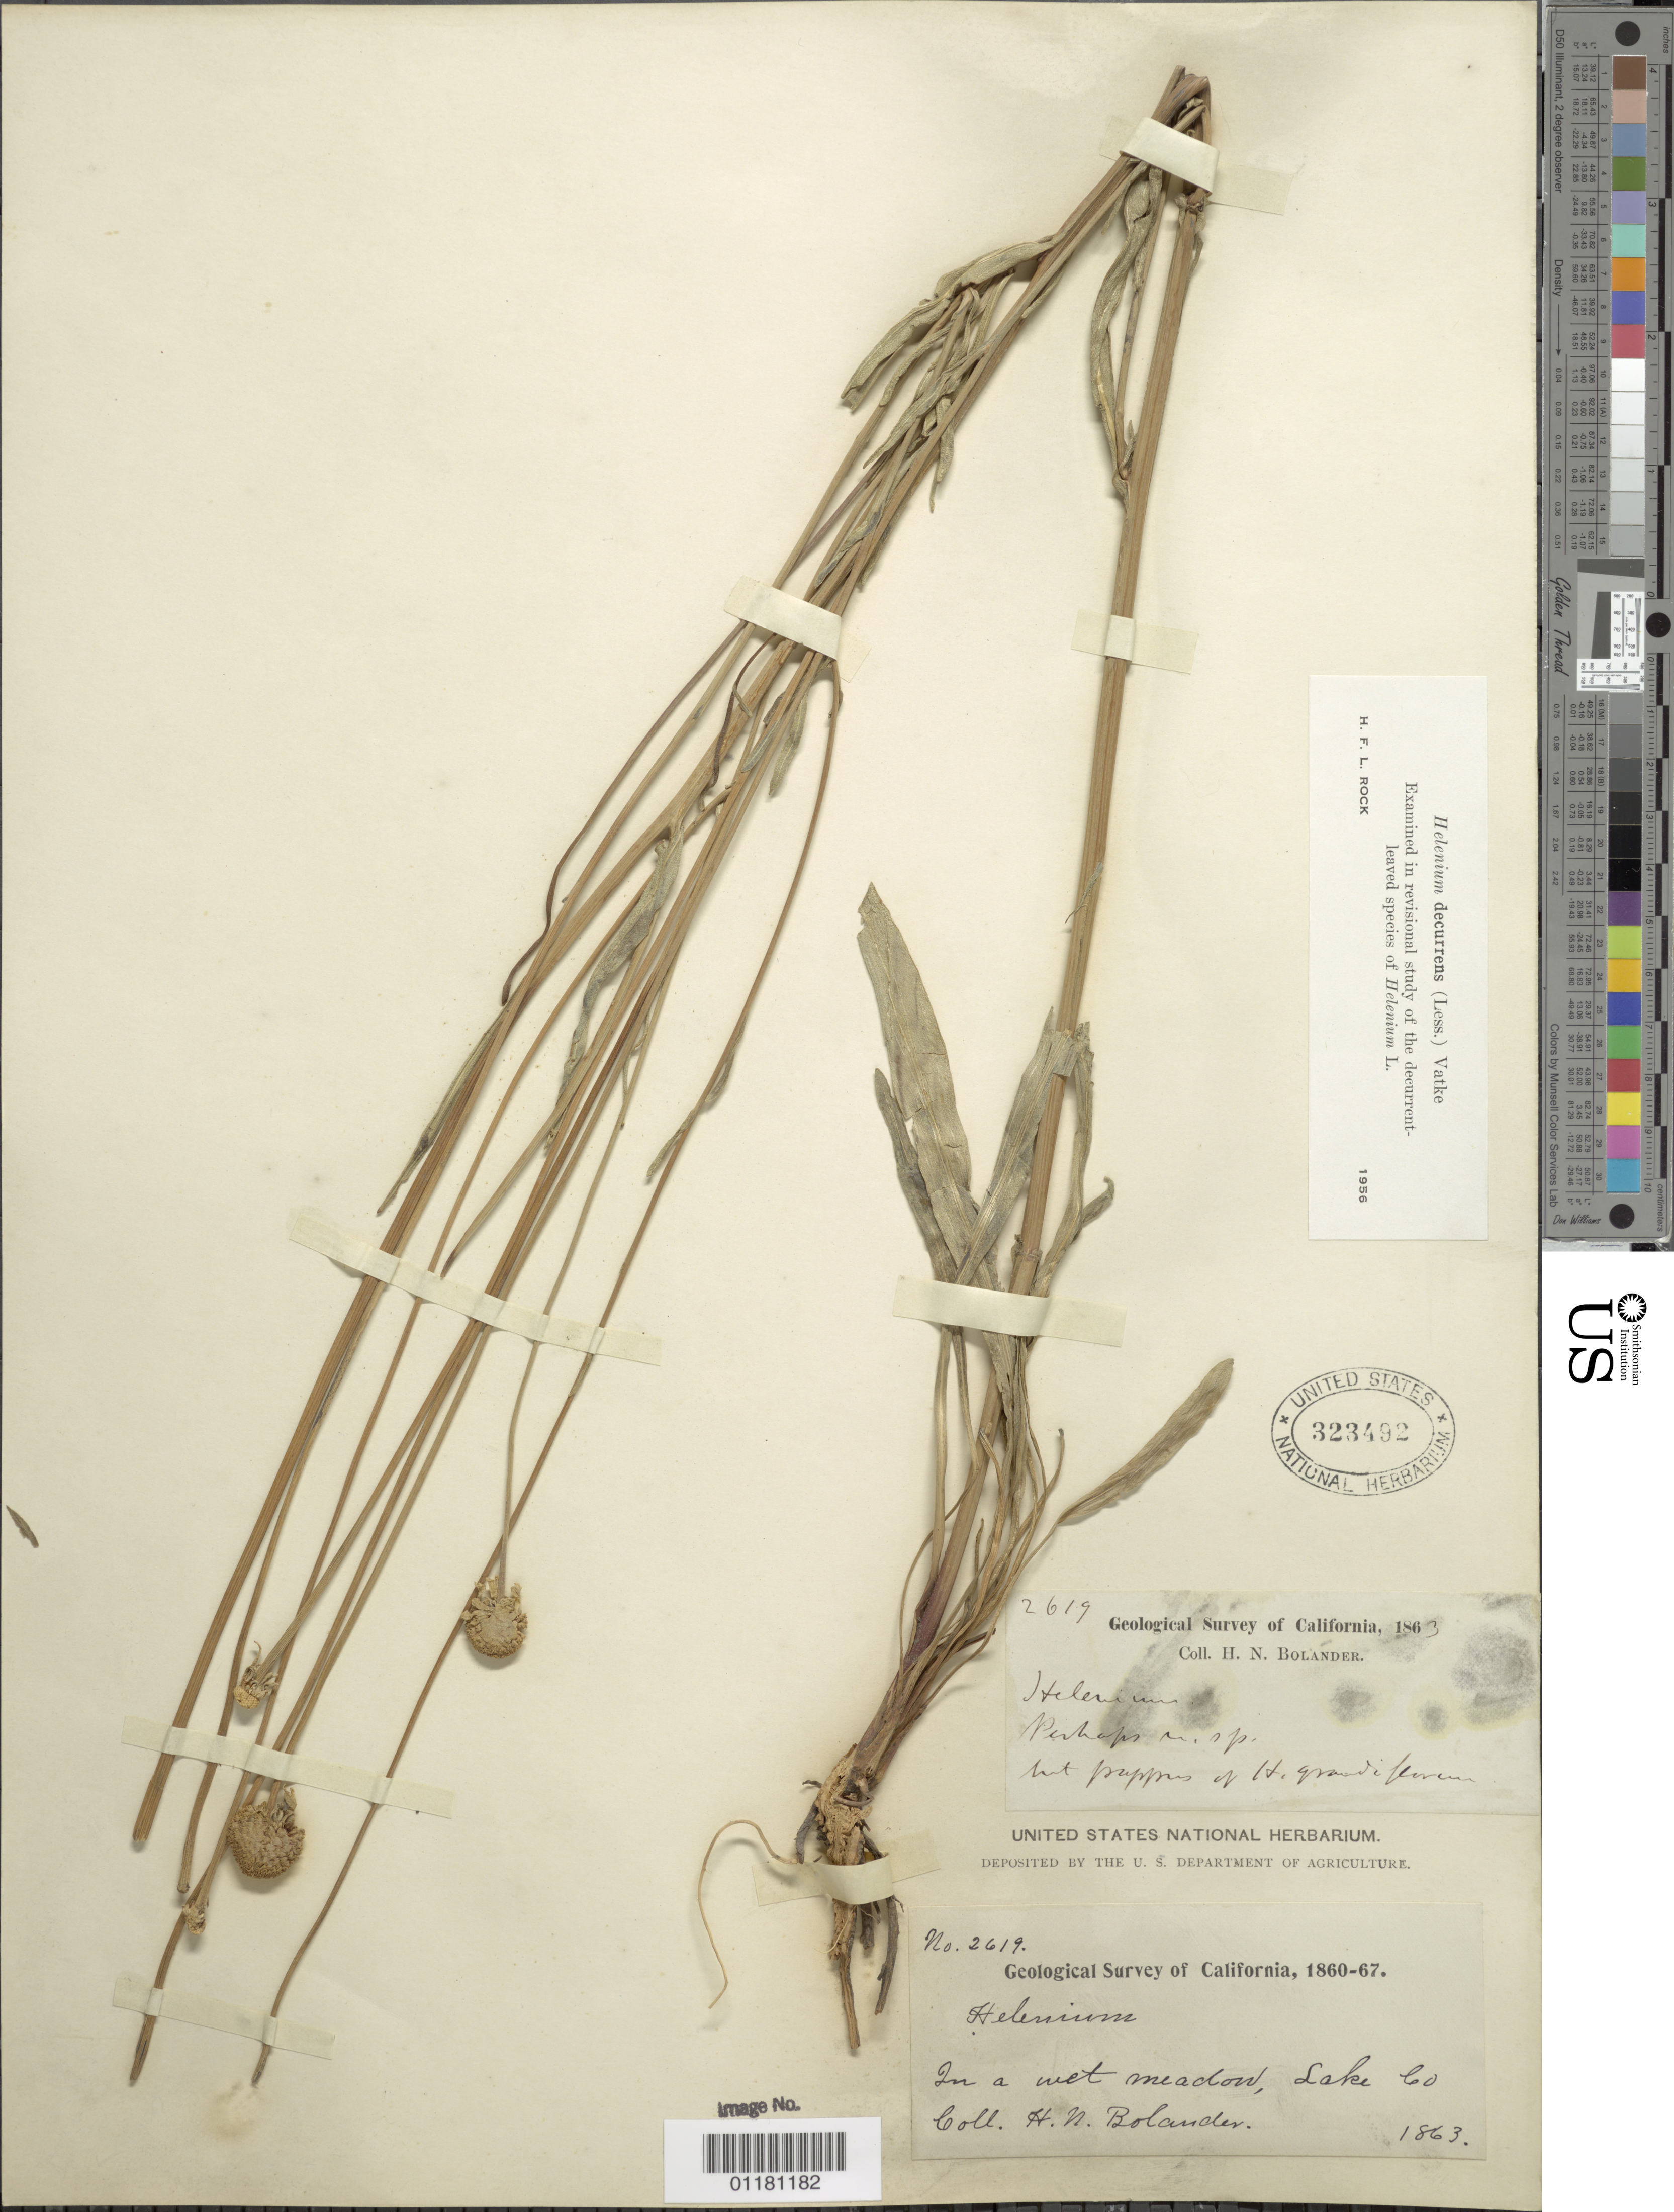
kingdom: Plantae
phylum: Tracheophyta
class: Magnoliopsida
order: Asterales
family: Asteraceae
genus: Helenium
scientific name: Helenium puberulum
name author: DC.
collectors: H. Bolander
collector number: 2619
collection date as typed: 1863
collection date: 1863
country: United States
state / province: California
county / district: Lake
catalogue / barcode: US 323492